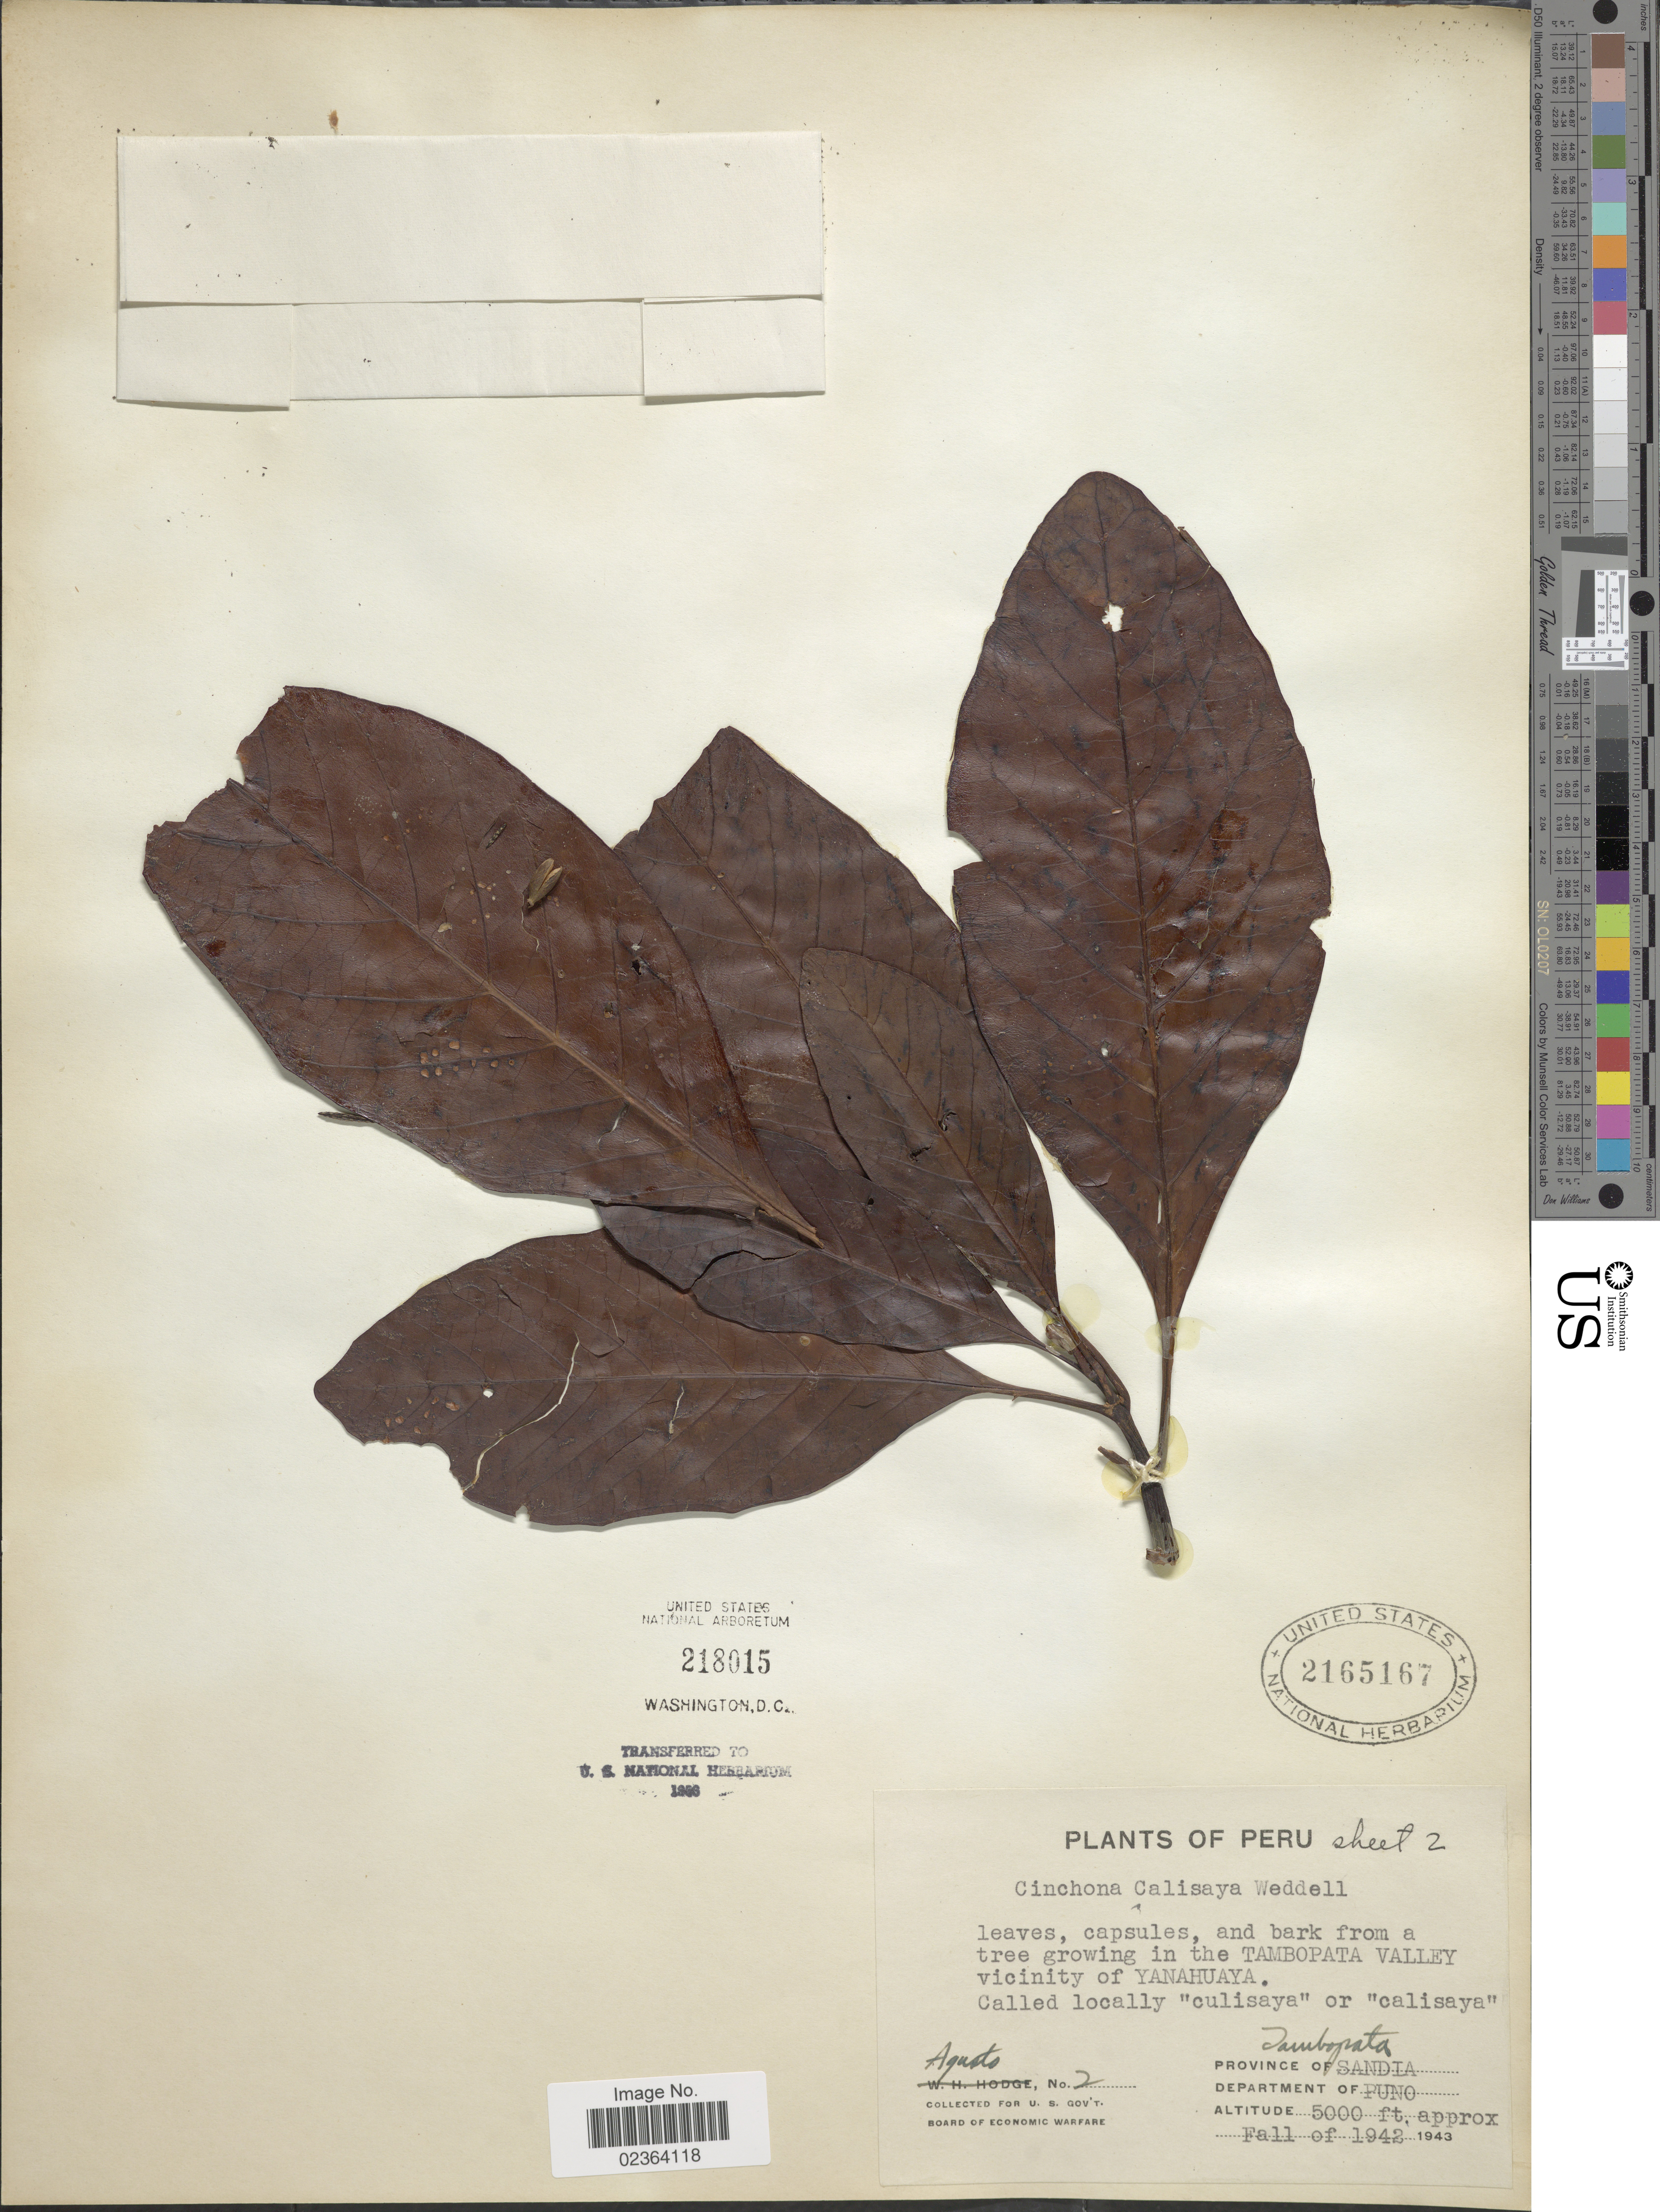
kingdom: Plantae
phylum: Tracheophyta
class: Magnoliopsida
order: Gentianales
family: Rubiaceae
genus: Cinchona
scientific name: Cinchona calisaya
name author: Wedd.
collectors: Agusto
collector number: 2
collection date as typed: Fall of 1942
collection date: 1942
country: Peru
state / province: Puno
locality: Tambopata, Prov. of Sandia, Dept. of Puno, in the Tambopata Valley vicinity of Yanahuaya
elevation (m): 1524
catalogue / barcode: US 2165167